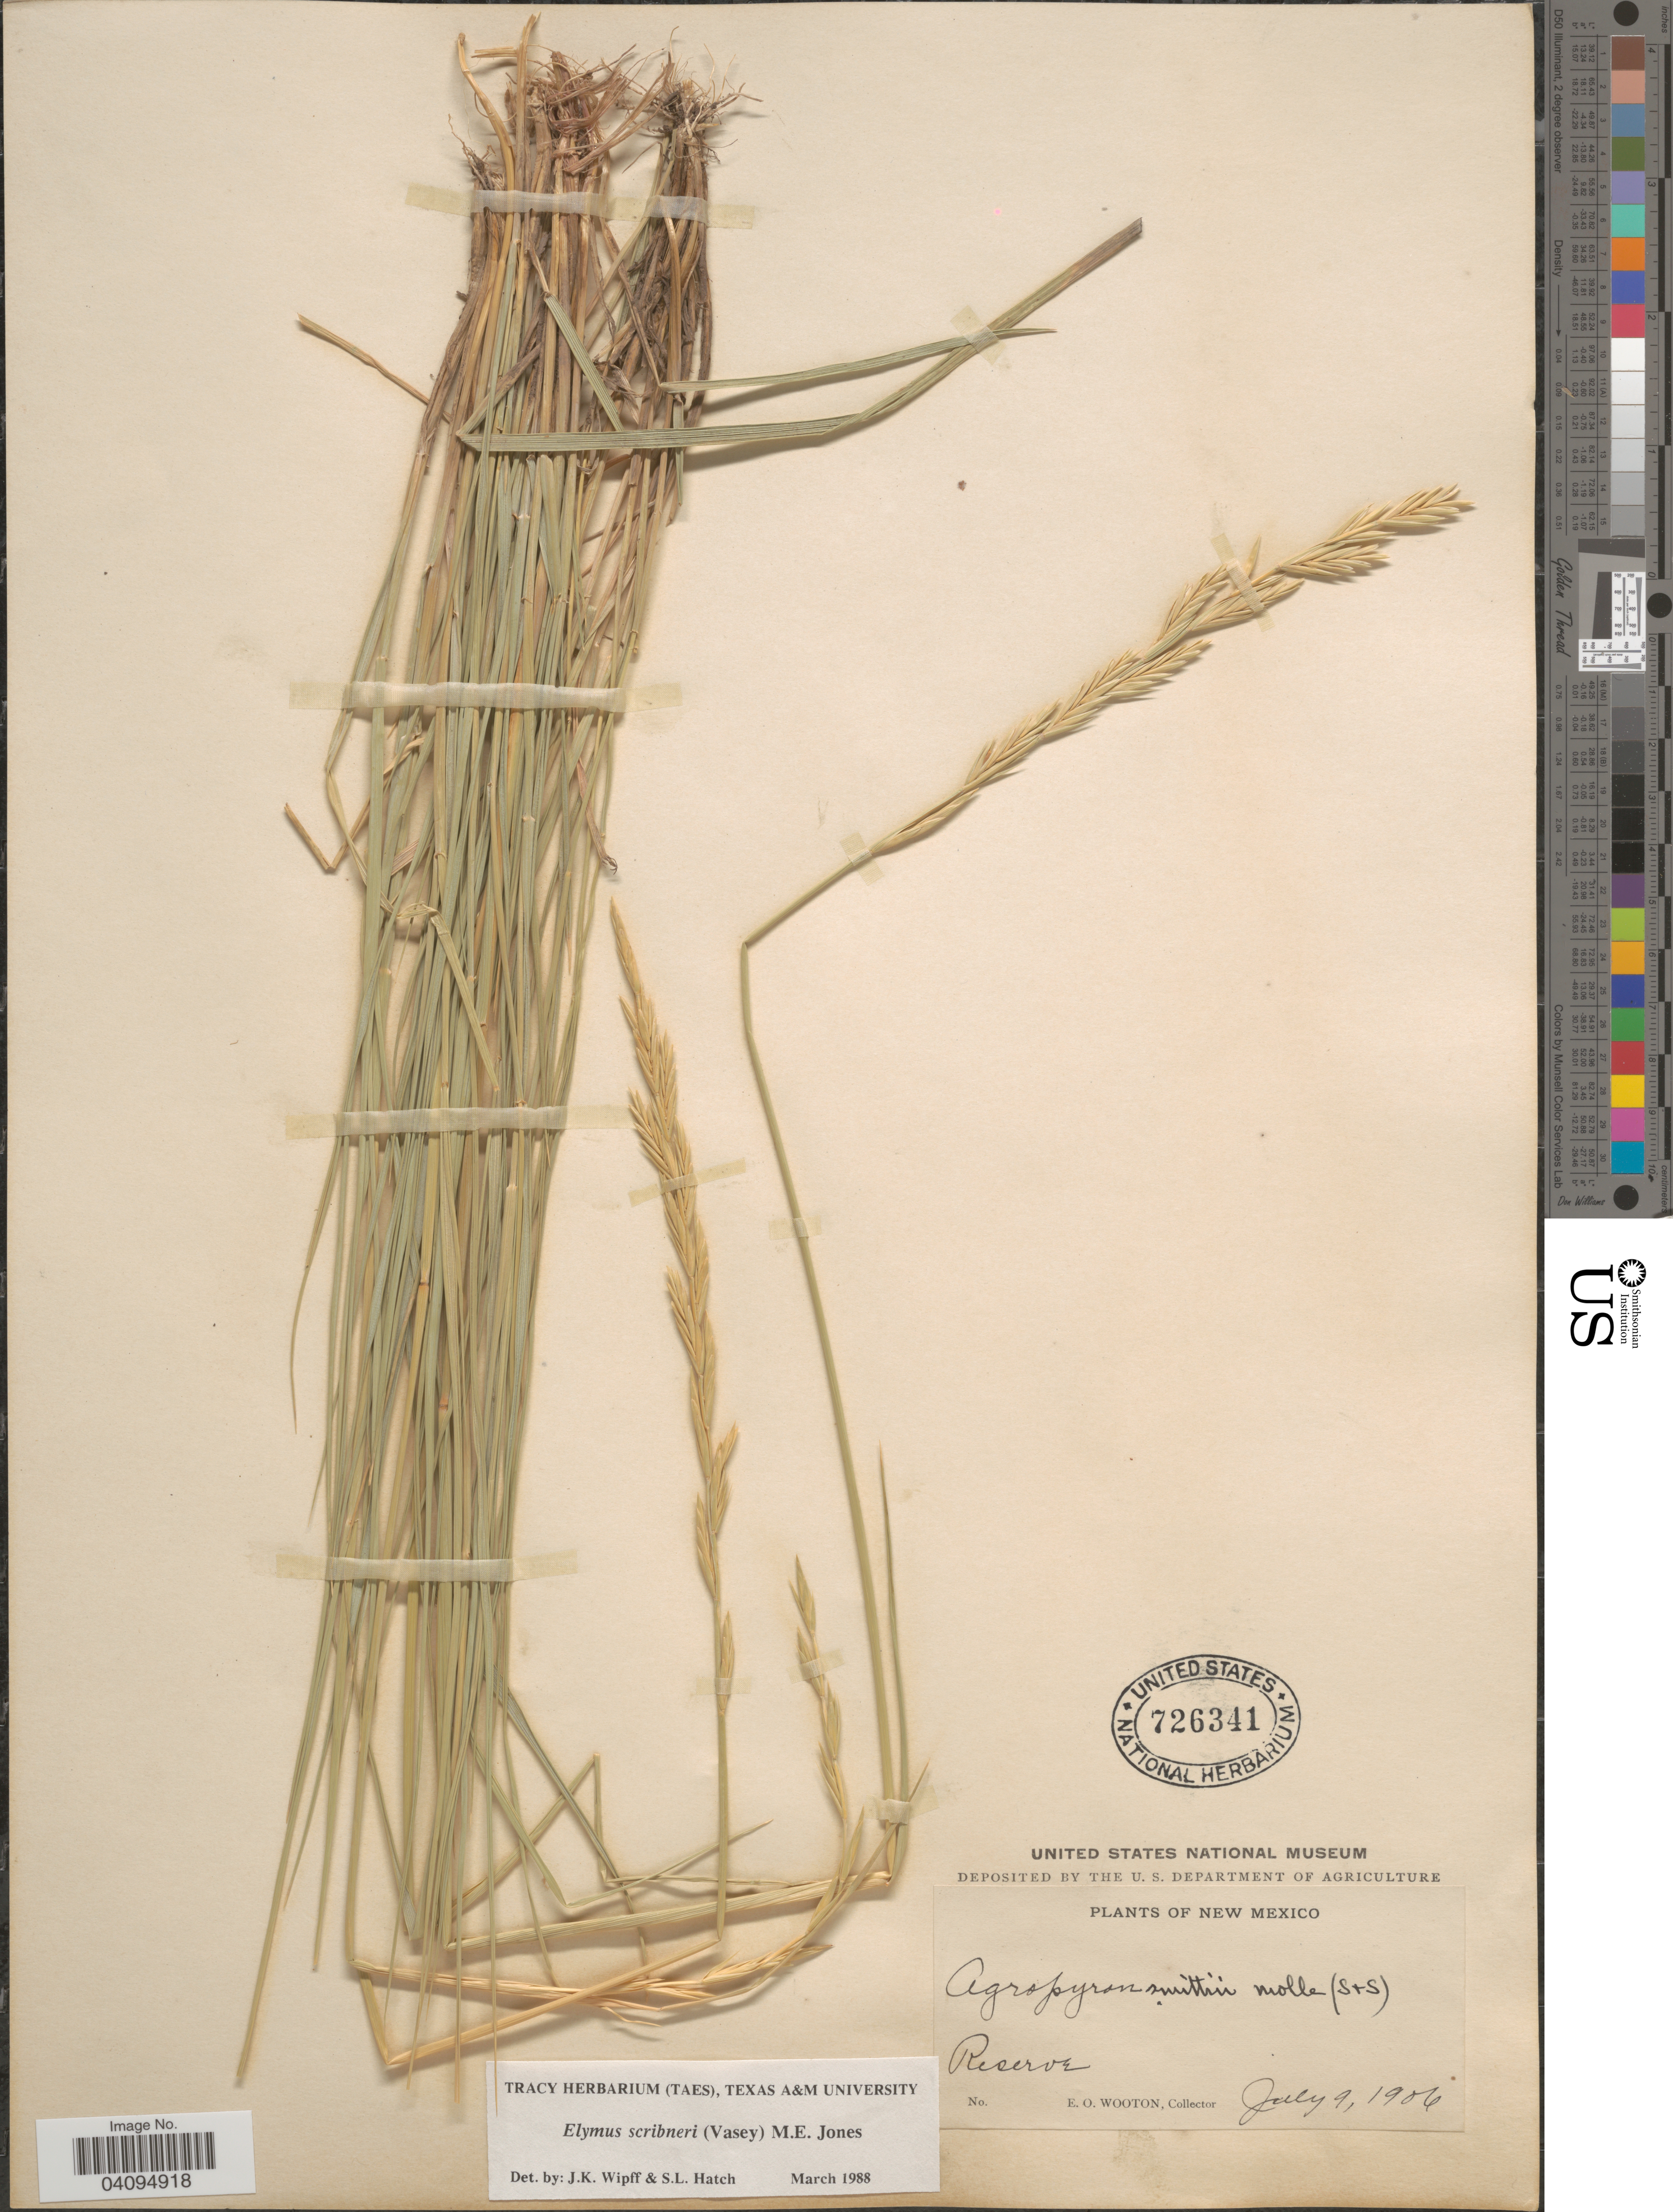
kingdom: Plantae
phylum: Tracheophyta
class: Liliopsida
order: Poales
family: Poaceae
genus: Elymus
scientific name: Elymus scribneri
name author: (Vasey) M.E. Jones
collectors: E. O. Wooton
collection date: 1906-07-09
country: United States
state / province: New Mexico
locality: Reserve.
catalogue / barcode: US 726341